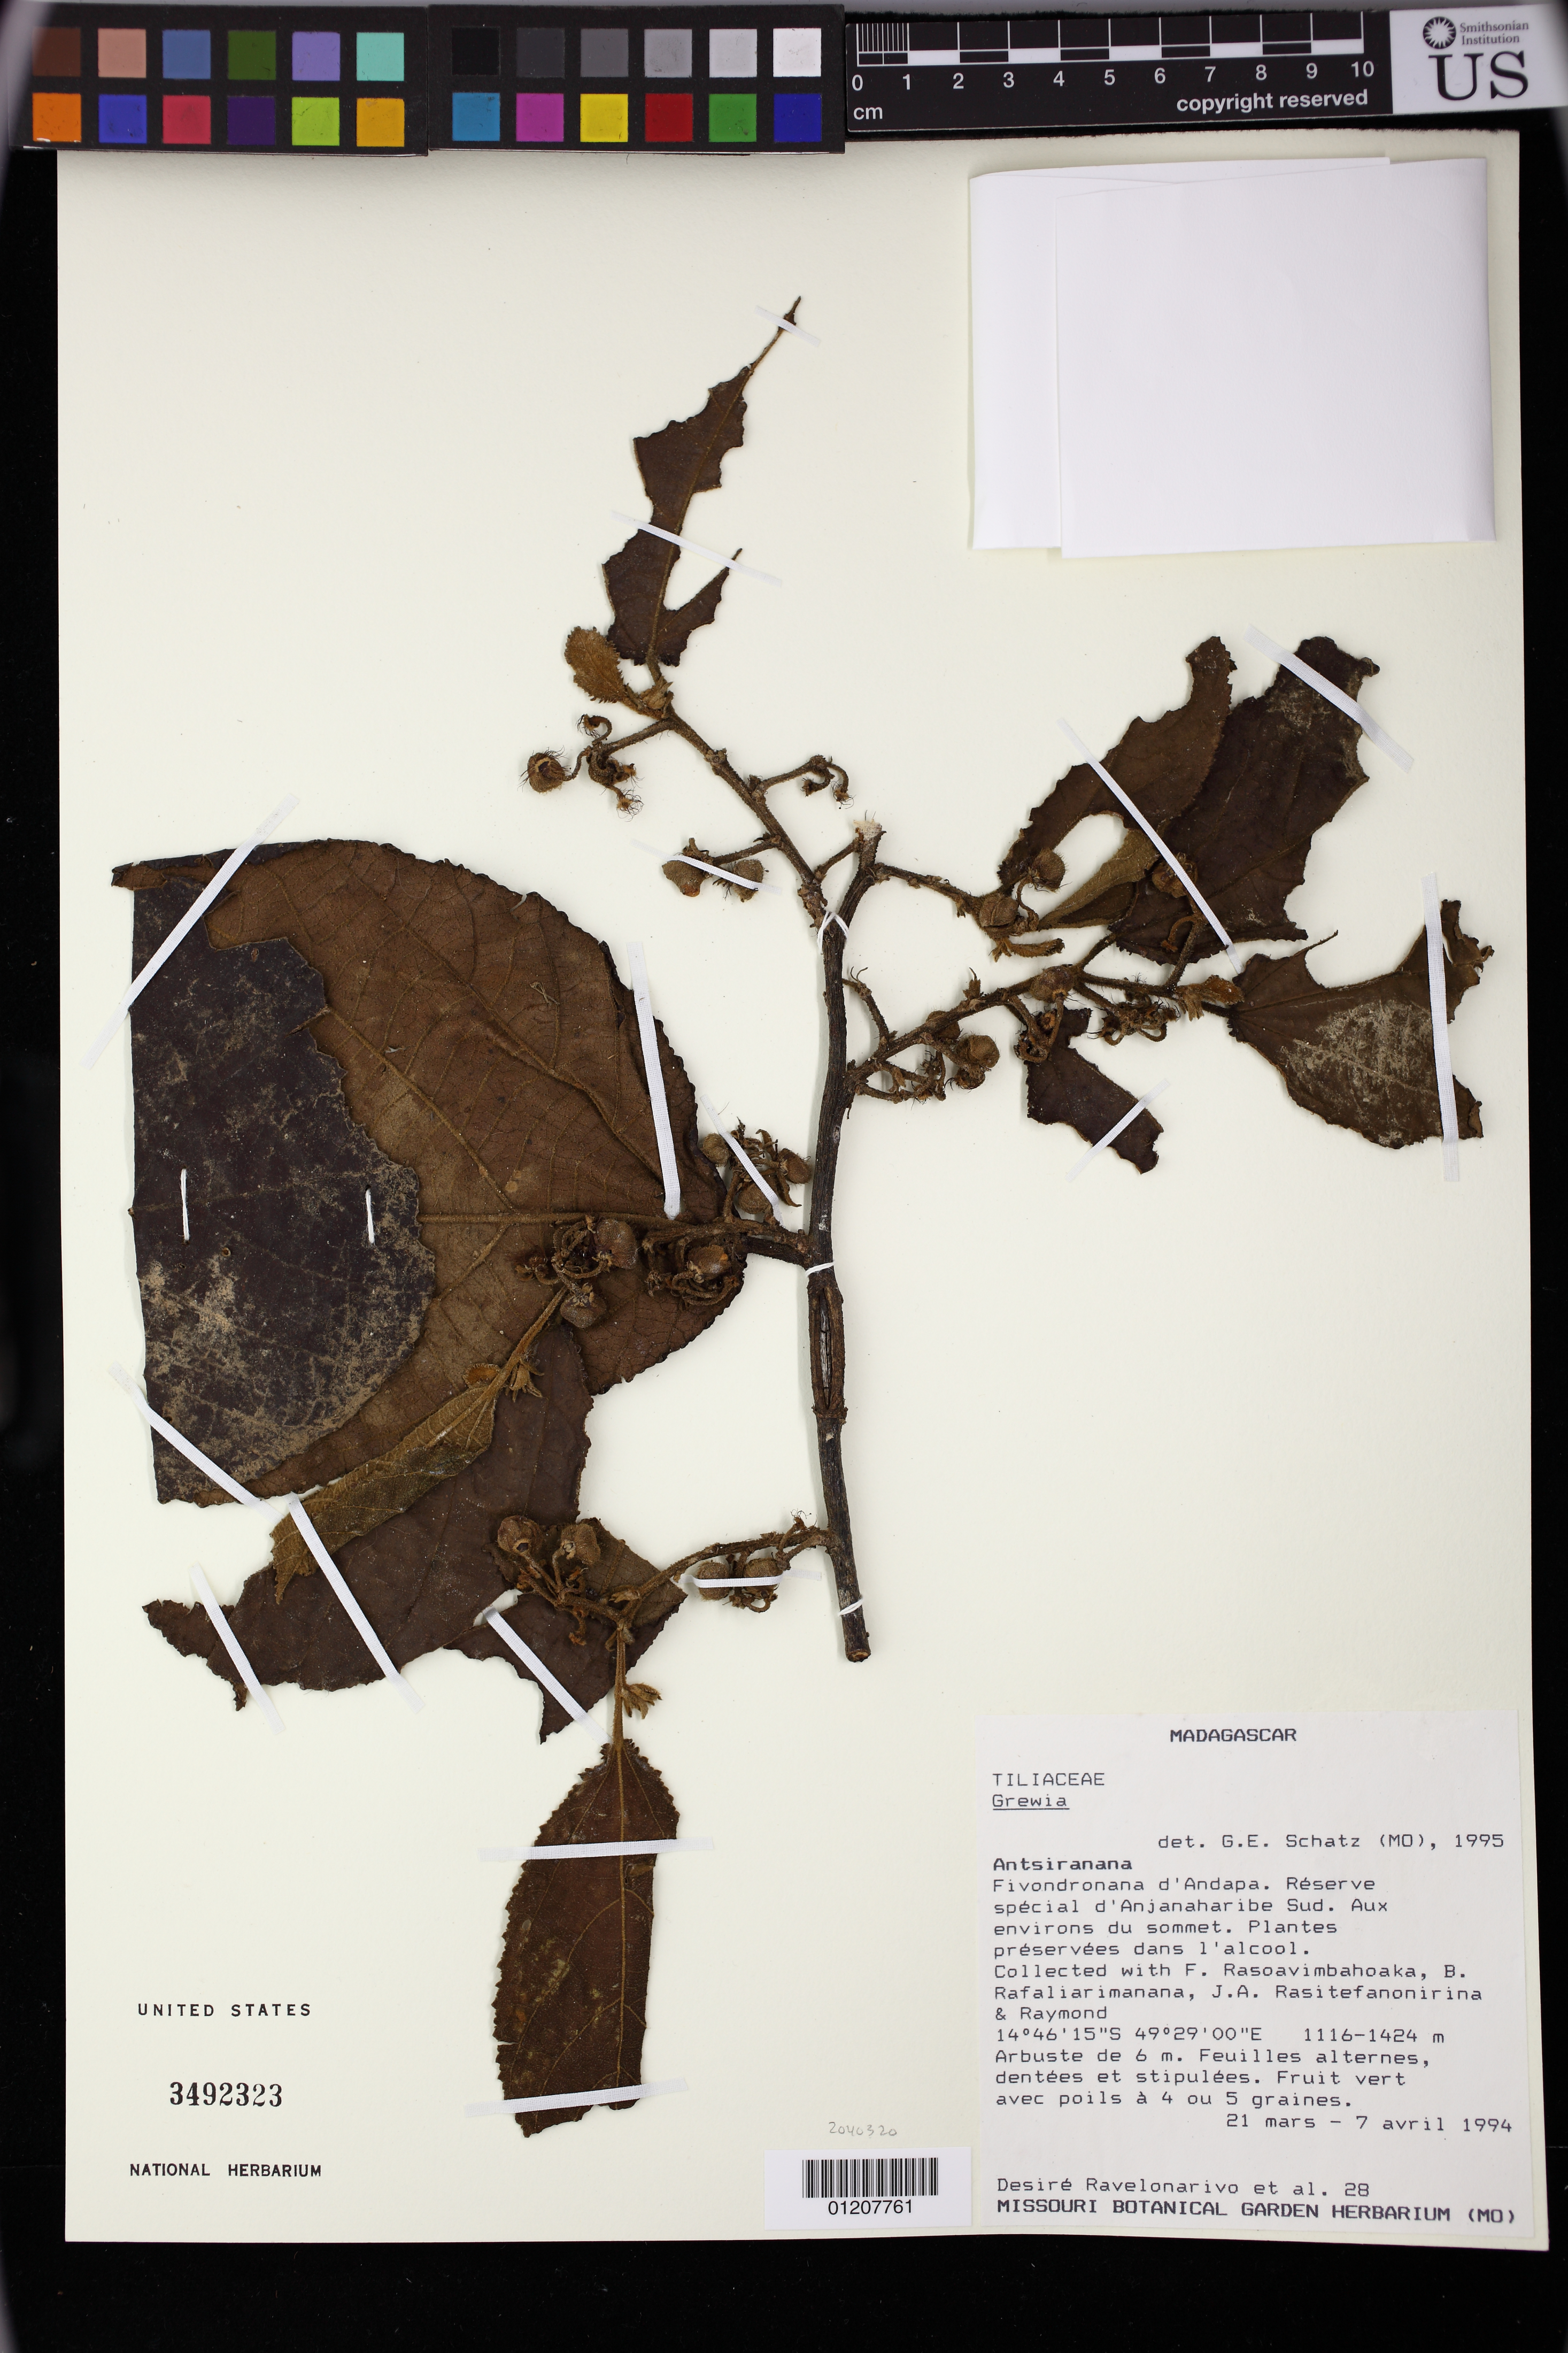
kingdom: Plantae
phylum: Tracheophyta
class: Magnoliopsida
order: Malvales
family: Malvaceae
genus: Grewia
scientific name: Grewia aprina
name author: Capuron & Mabb. ex Phillipson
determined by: Jourdain-Fievet, L.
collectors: D. Ravelonarivo, F. Rasoavimbahoaka, B. T. Rafaliarimanana & J. A. Rasitefanonirina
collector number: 28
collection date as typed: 21 Mar 1994 to 07 Apr 1994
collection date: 1994-03-21/1994-04-07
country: Madagascar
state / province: Sava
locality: Antsiranana. Fivondronana d'Andapa. Réserve spécial d'Anjanaharibe Sud. Aux environs du sommet.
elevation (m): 1116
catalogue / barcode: US 3492323